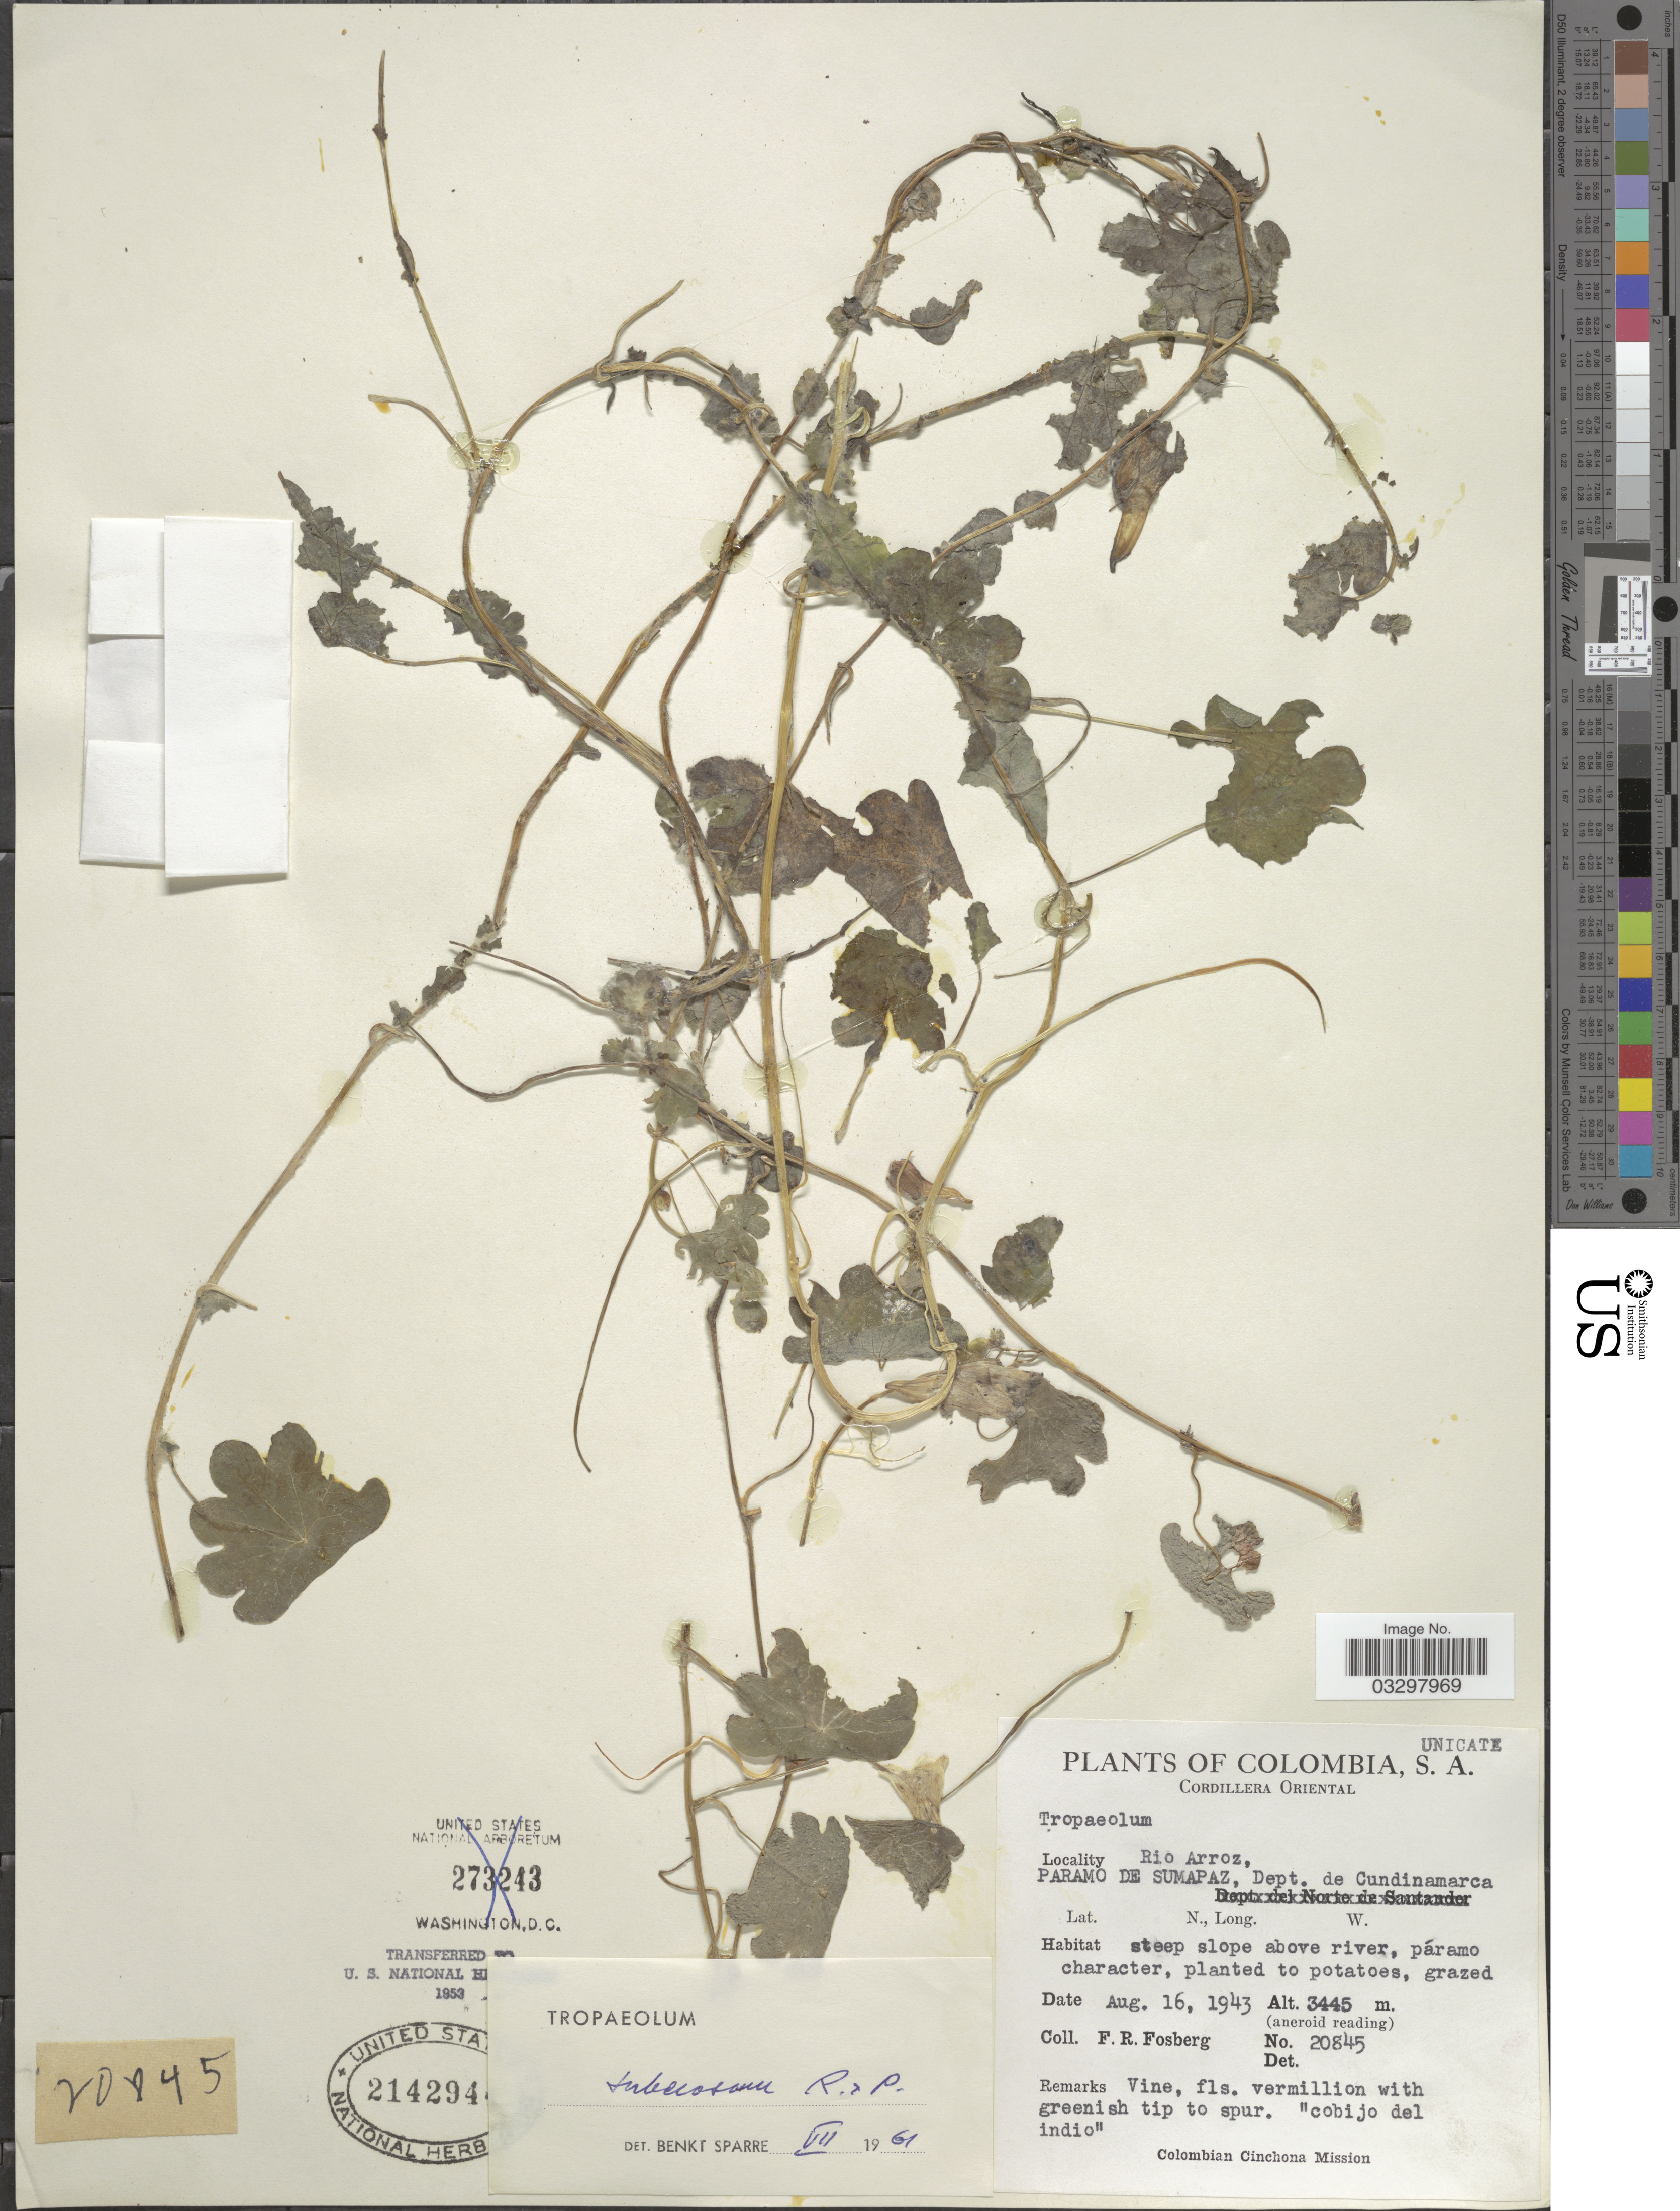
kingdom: Plantae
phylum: Tracheophyta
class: Magnoliopsida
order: Brassicales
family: Tropaeolaceae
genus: Tropaeolum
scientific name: Tropaeolum tuberosum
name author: Ruiz & Pav.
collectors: F. R. Fosberg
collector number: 20845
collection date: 1943-08-16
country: Colombia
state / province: Cundinamarca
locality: Cordillera Central, Rio Arroz, Paramo de Sumapaz, Dept. de Cundinamarca.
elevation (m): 3445